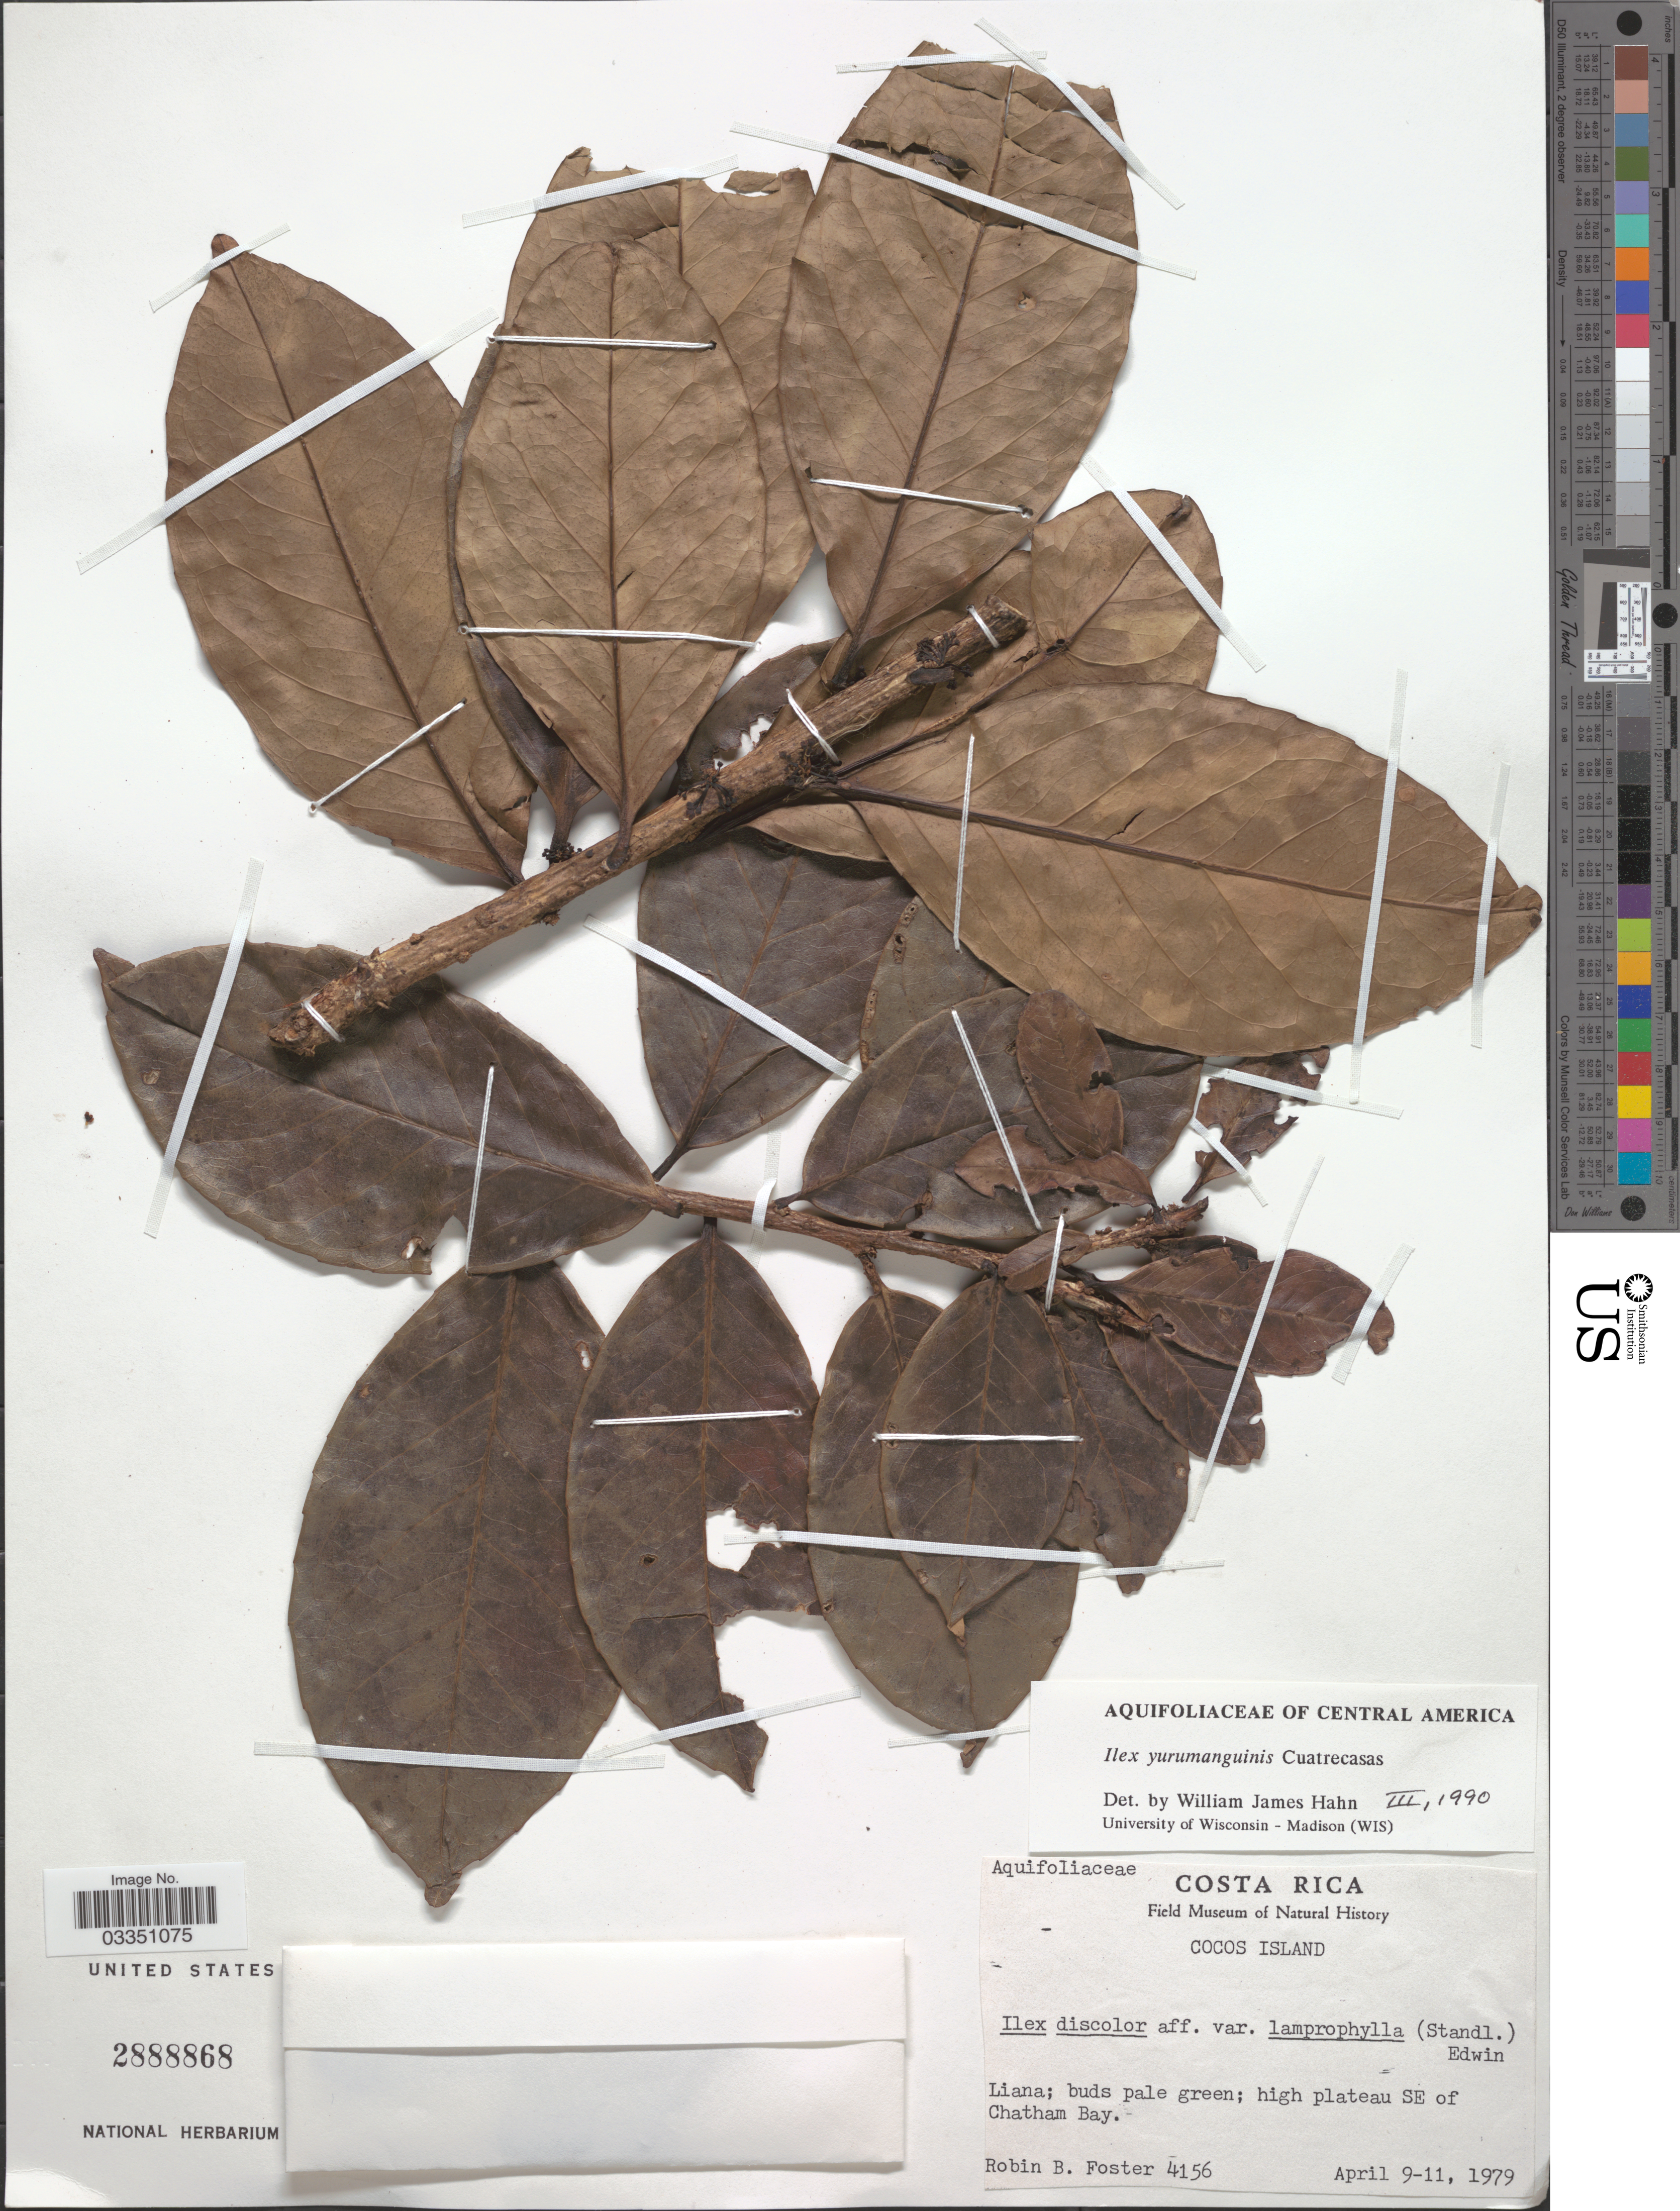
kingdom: Plantae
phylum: Tracheophyta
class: Magnoliopsida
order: Aquifoliales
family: Aquifoliaceae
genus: Ilex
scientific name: Ilex yurumanguinis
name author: Cuatrec.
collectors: R. B. Foster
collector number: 4156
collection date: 1979-04-09/1979-04-11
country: Costa Rica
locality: Cocos Island. High plateau SE of Chatham Bay.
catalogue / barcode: US 2888868